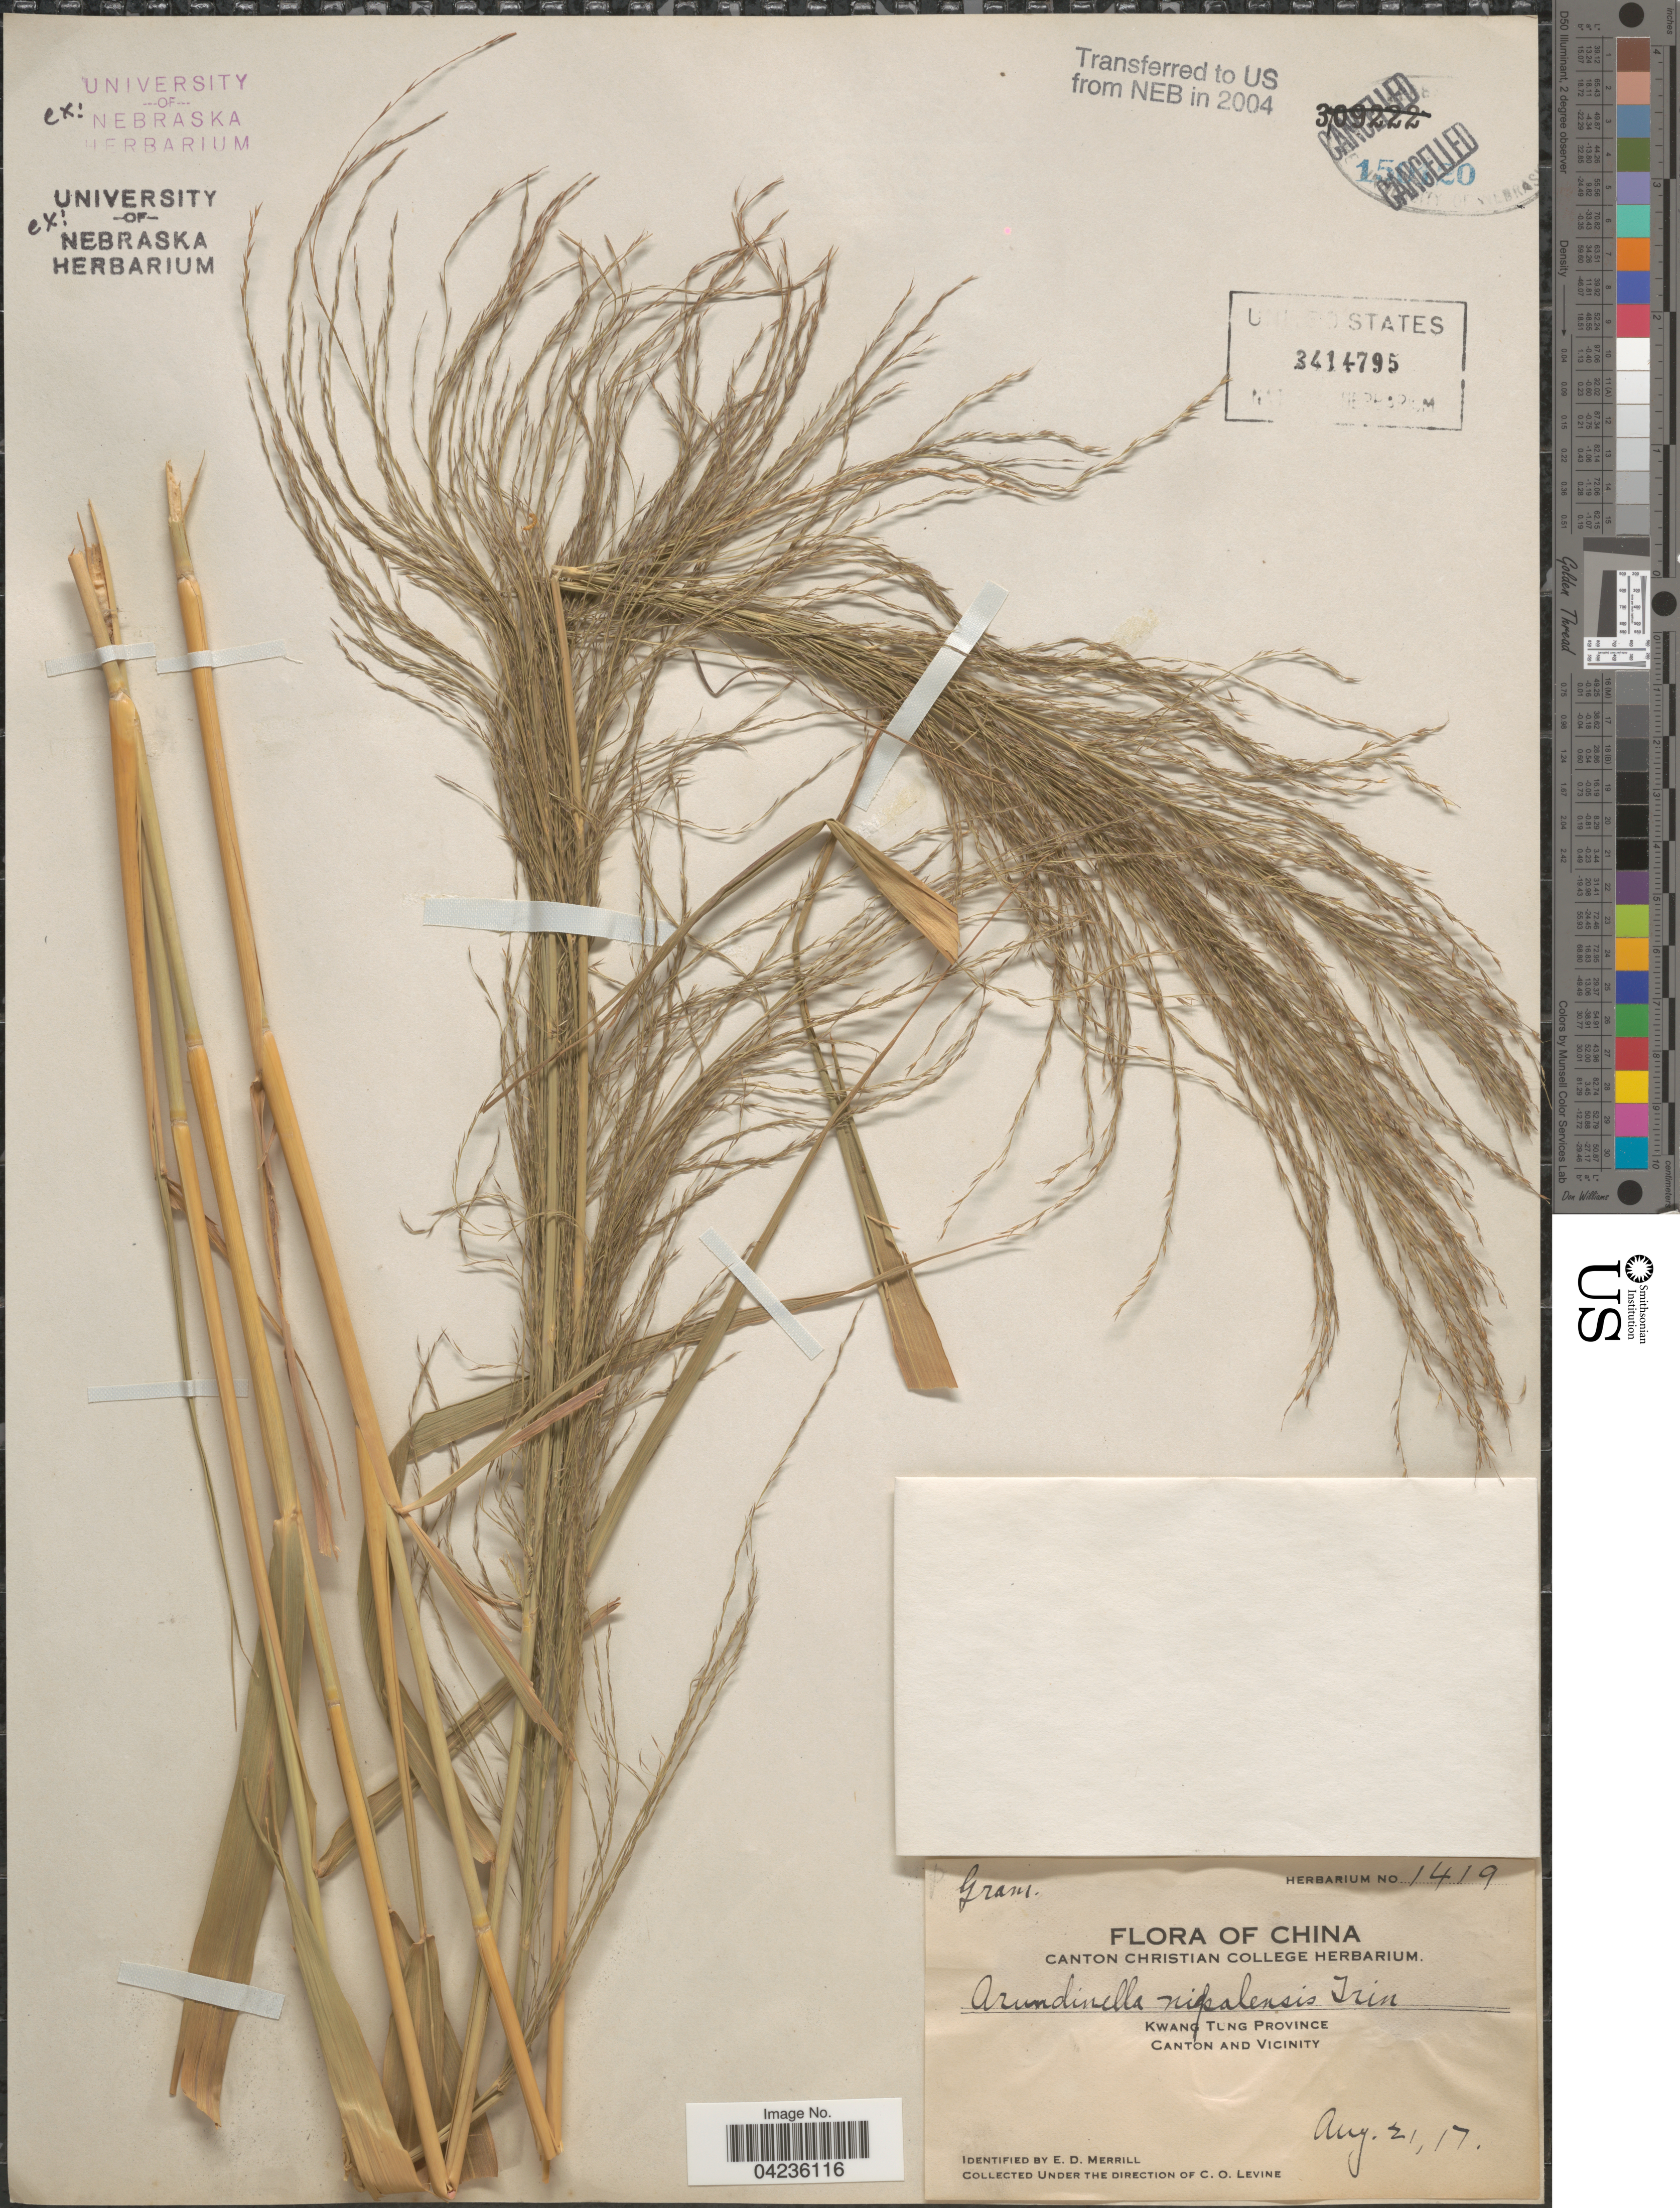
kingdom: Plantae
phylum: Tracheophyta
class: Liliopsida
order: Poales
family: Poaceae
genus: Arundinella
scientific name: Arundinella nepalensis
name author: Trin.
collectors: C. O. Levine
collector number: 1419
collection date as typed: Transcribed d/m/y: 21/8/17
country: China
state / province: Guangdong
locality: Kwang Tung Province. Canton and Vicinity.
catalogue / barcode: US 3414795